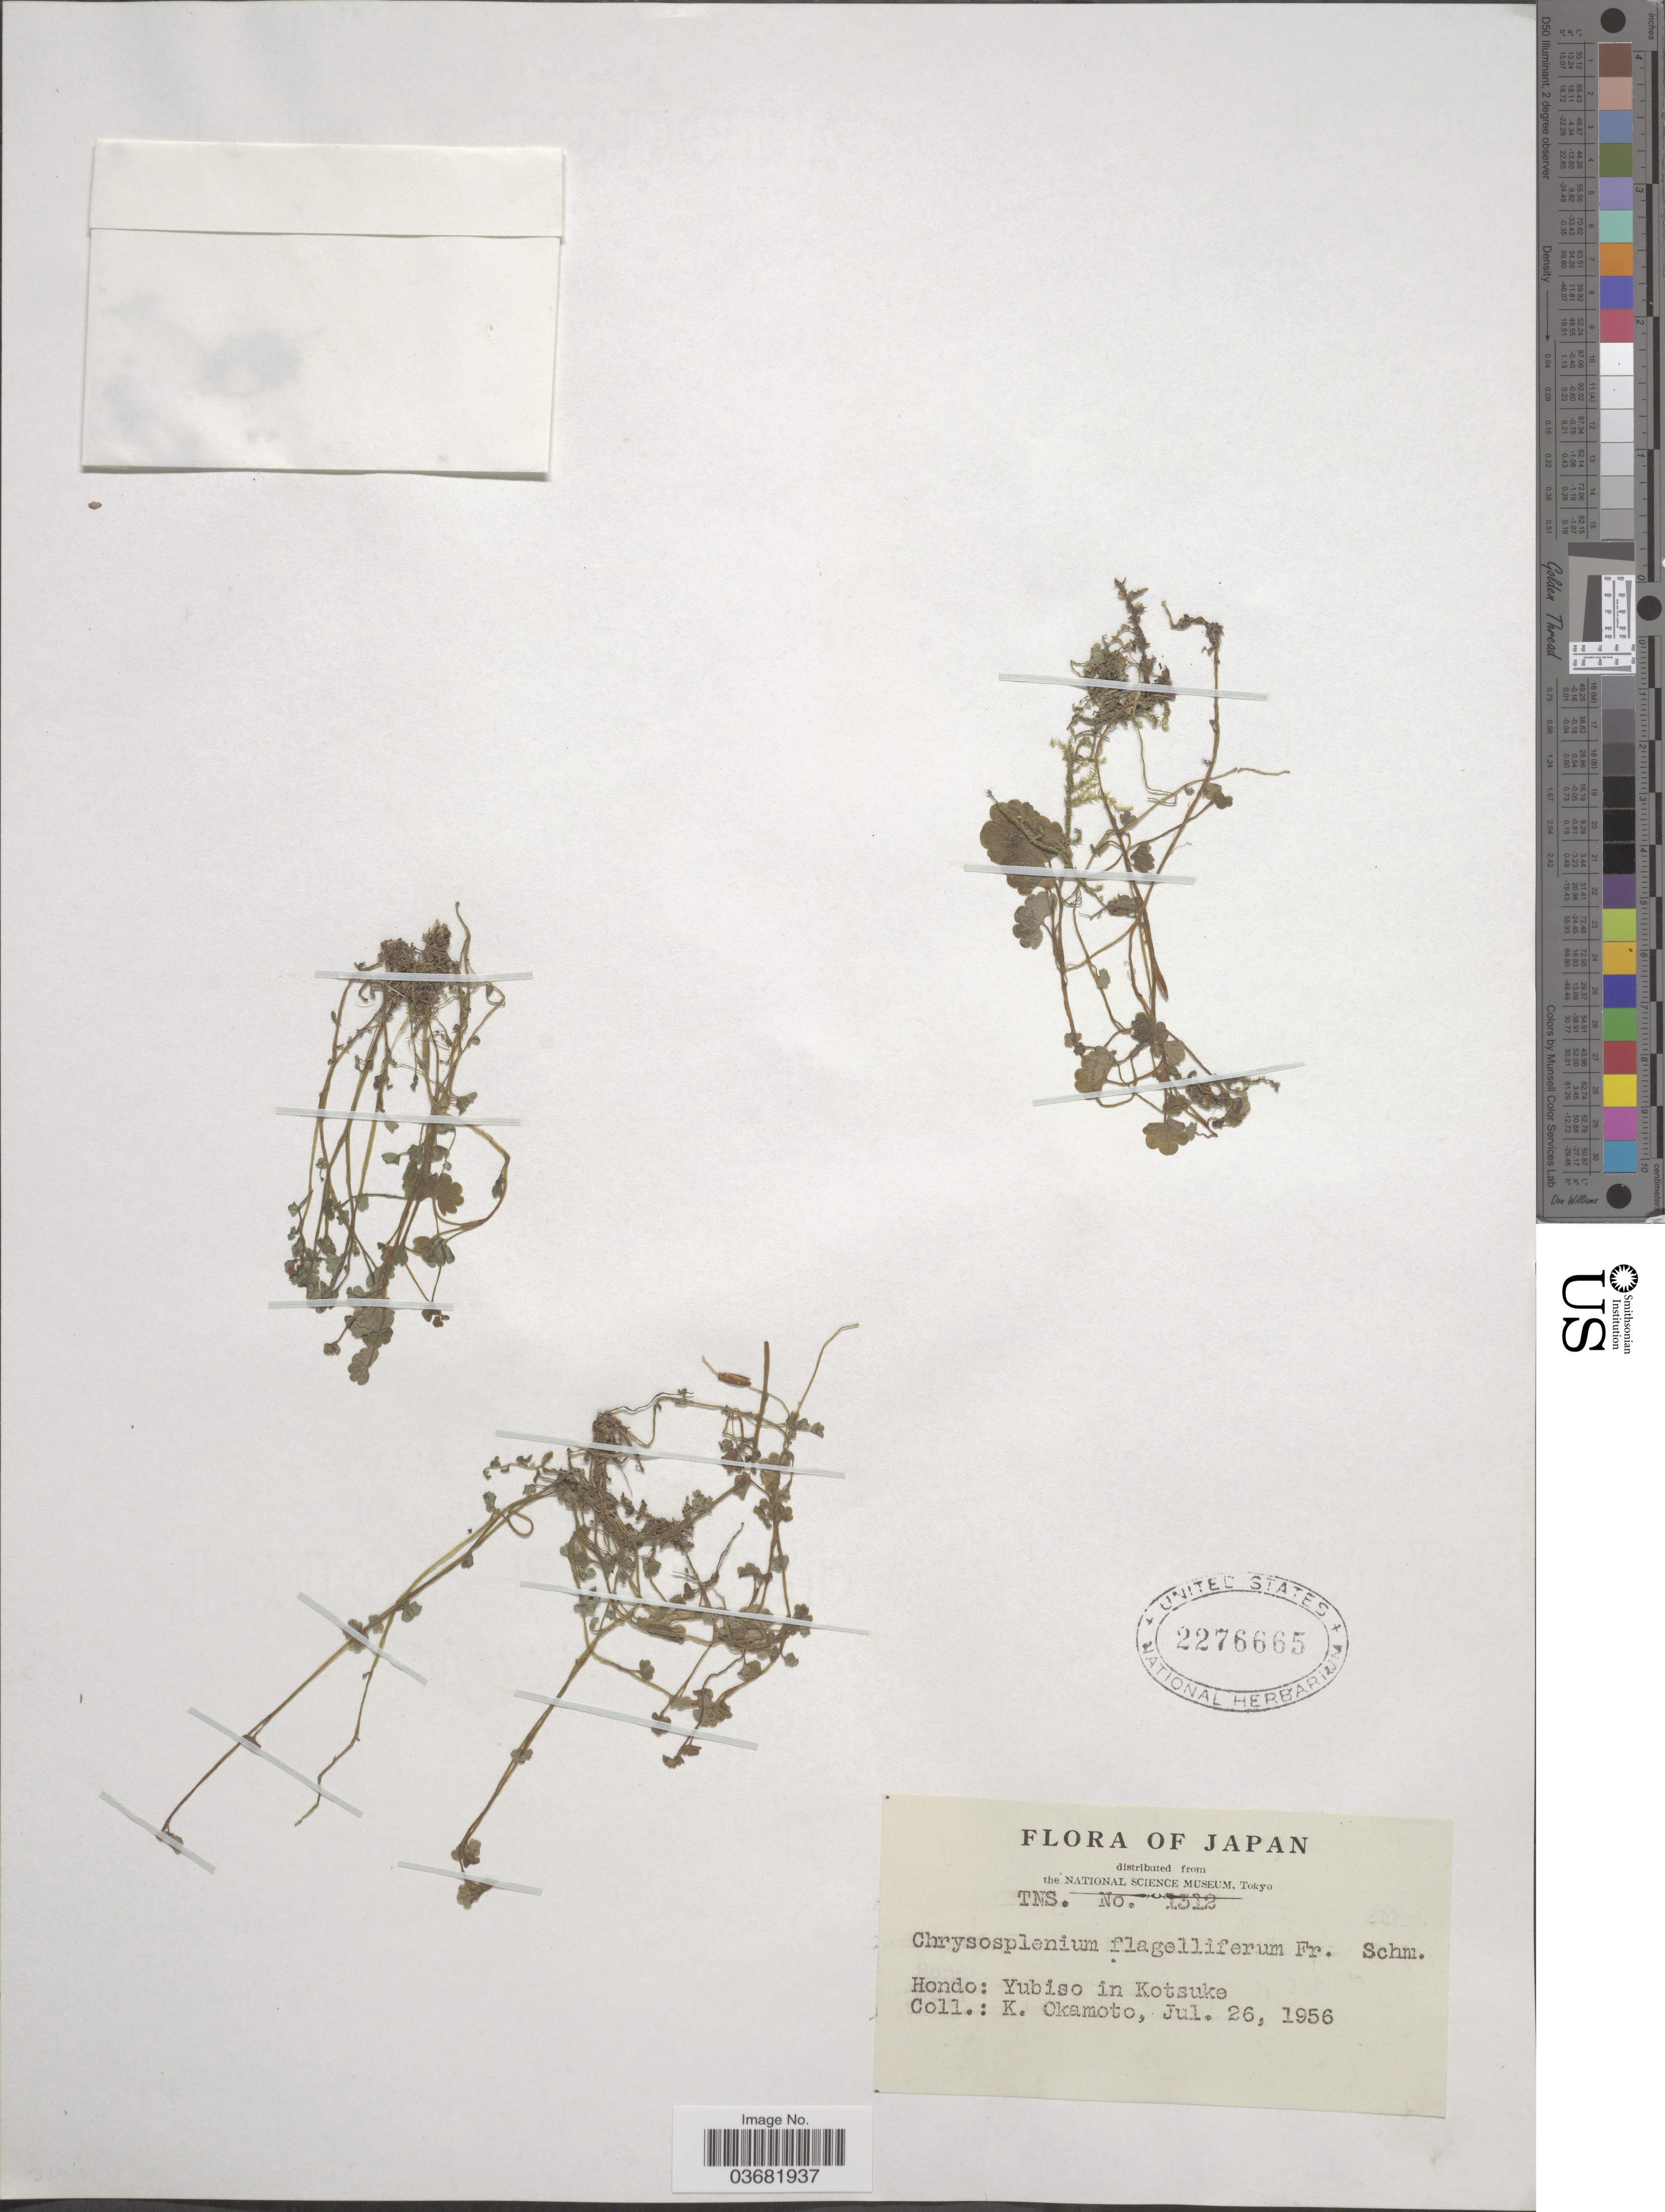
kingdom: Plantae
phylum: Tracheophyta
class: Magnoliopsida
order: Saxifragales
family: Saxifragaceae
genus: Chrysosplenium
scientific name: Chrysosplenium flagelliferum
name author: F. Schmidt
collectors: K. Okamoto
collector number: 1312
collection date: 1956-07-26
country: Japan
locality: Hondo: Yubiso in Kotsuke.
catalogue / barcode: US 2276665